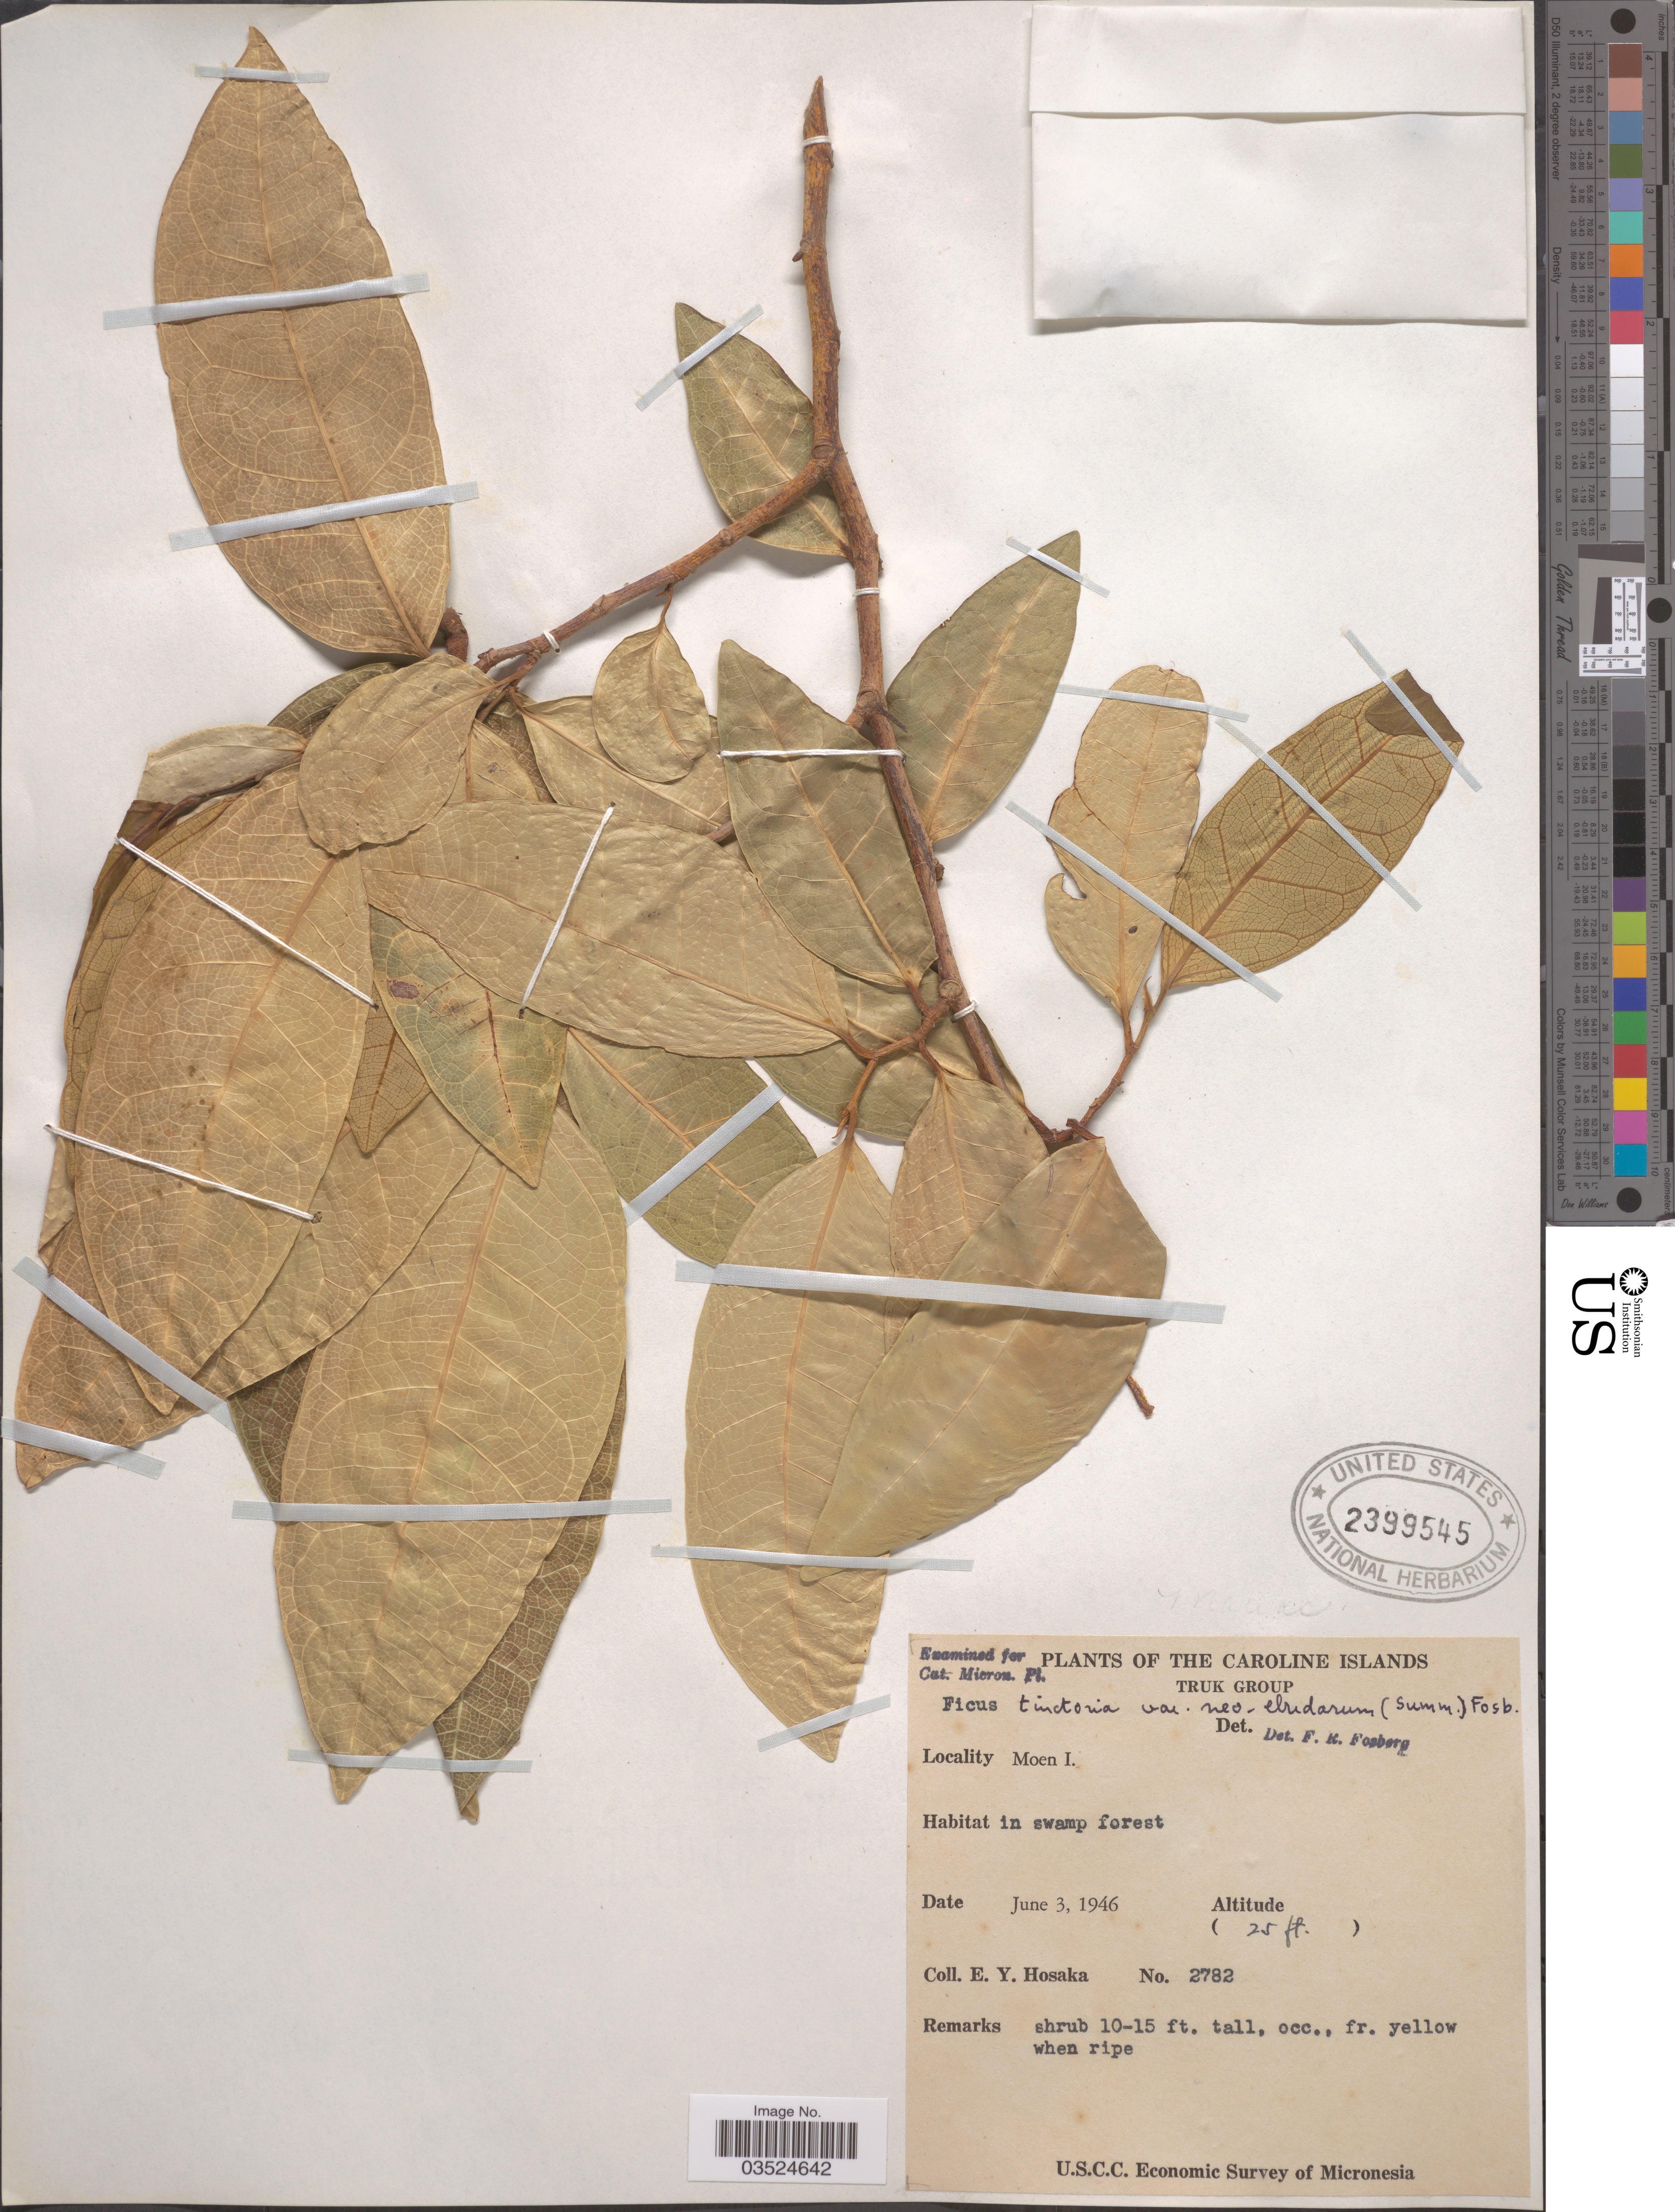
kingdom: Plantae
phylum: Tracheophyta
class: Magnoliopsida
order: Rosales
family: Moraceae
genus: Ficus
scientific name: Ficus tinctoria var. neoebudarum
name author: (Summerh.) Fosberg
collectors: E. Y. Hosaka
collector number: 2782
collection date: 1946-06-03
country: Micronesia, Federated States of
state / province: Truk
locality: The Caroline Islands. Truk Group. Moen I.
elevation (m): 8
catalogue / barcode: US 2399545